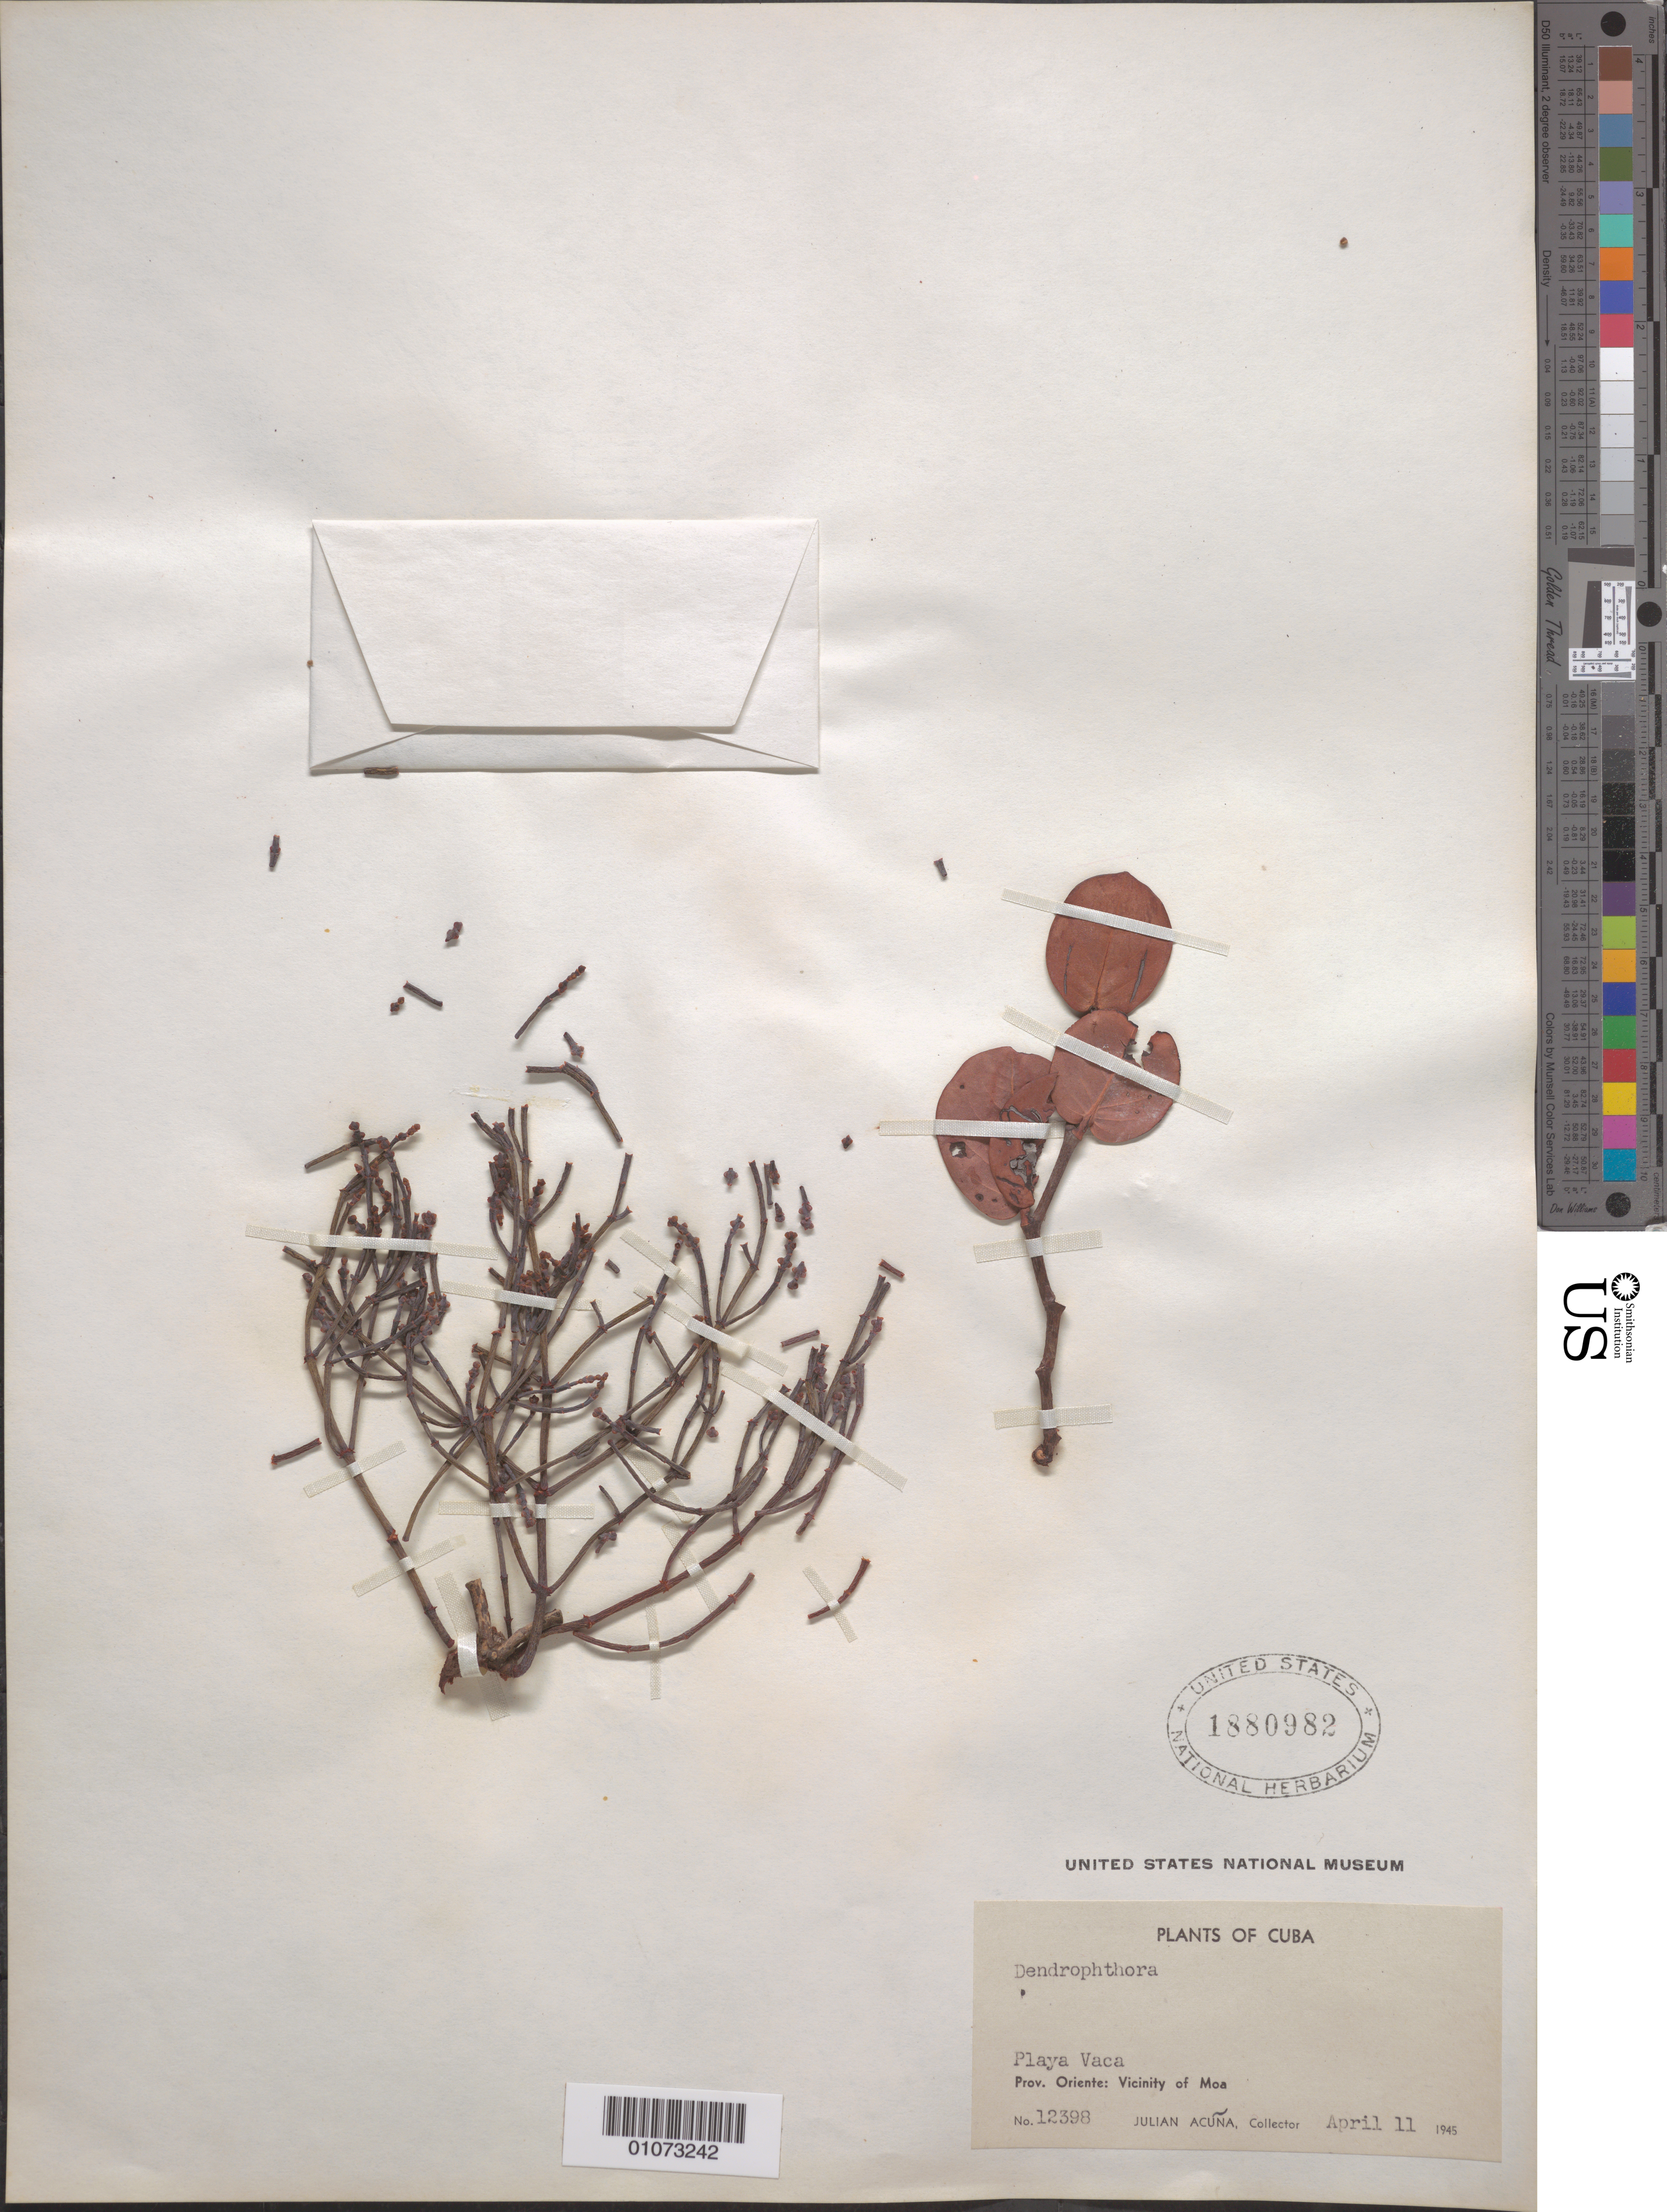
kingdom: Plantae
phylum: Tracheophyta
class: Magnoliopsida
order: Santalales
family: Viscaceae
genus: Dendrophthora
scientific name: Dendrophthora sp.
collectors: J. Acuña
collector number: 12398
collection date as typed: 11 Apr 1945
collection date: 1945-04-11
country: Cuba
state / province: Holguín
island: Cuba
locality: Vicinity of Moa [Oriente], Playa Vaca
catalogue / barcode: US 1880982